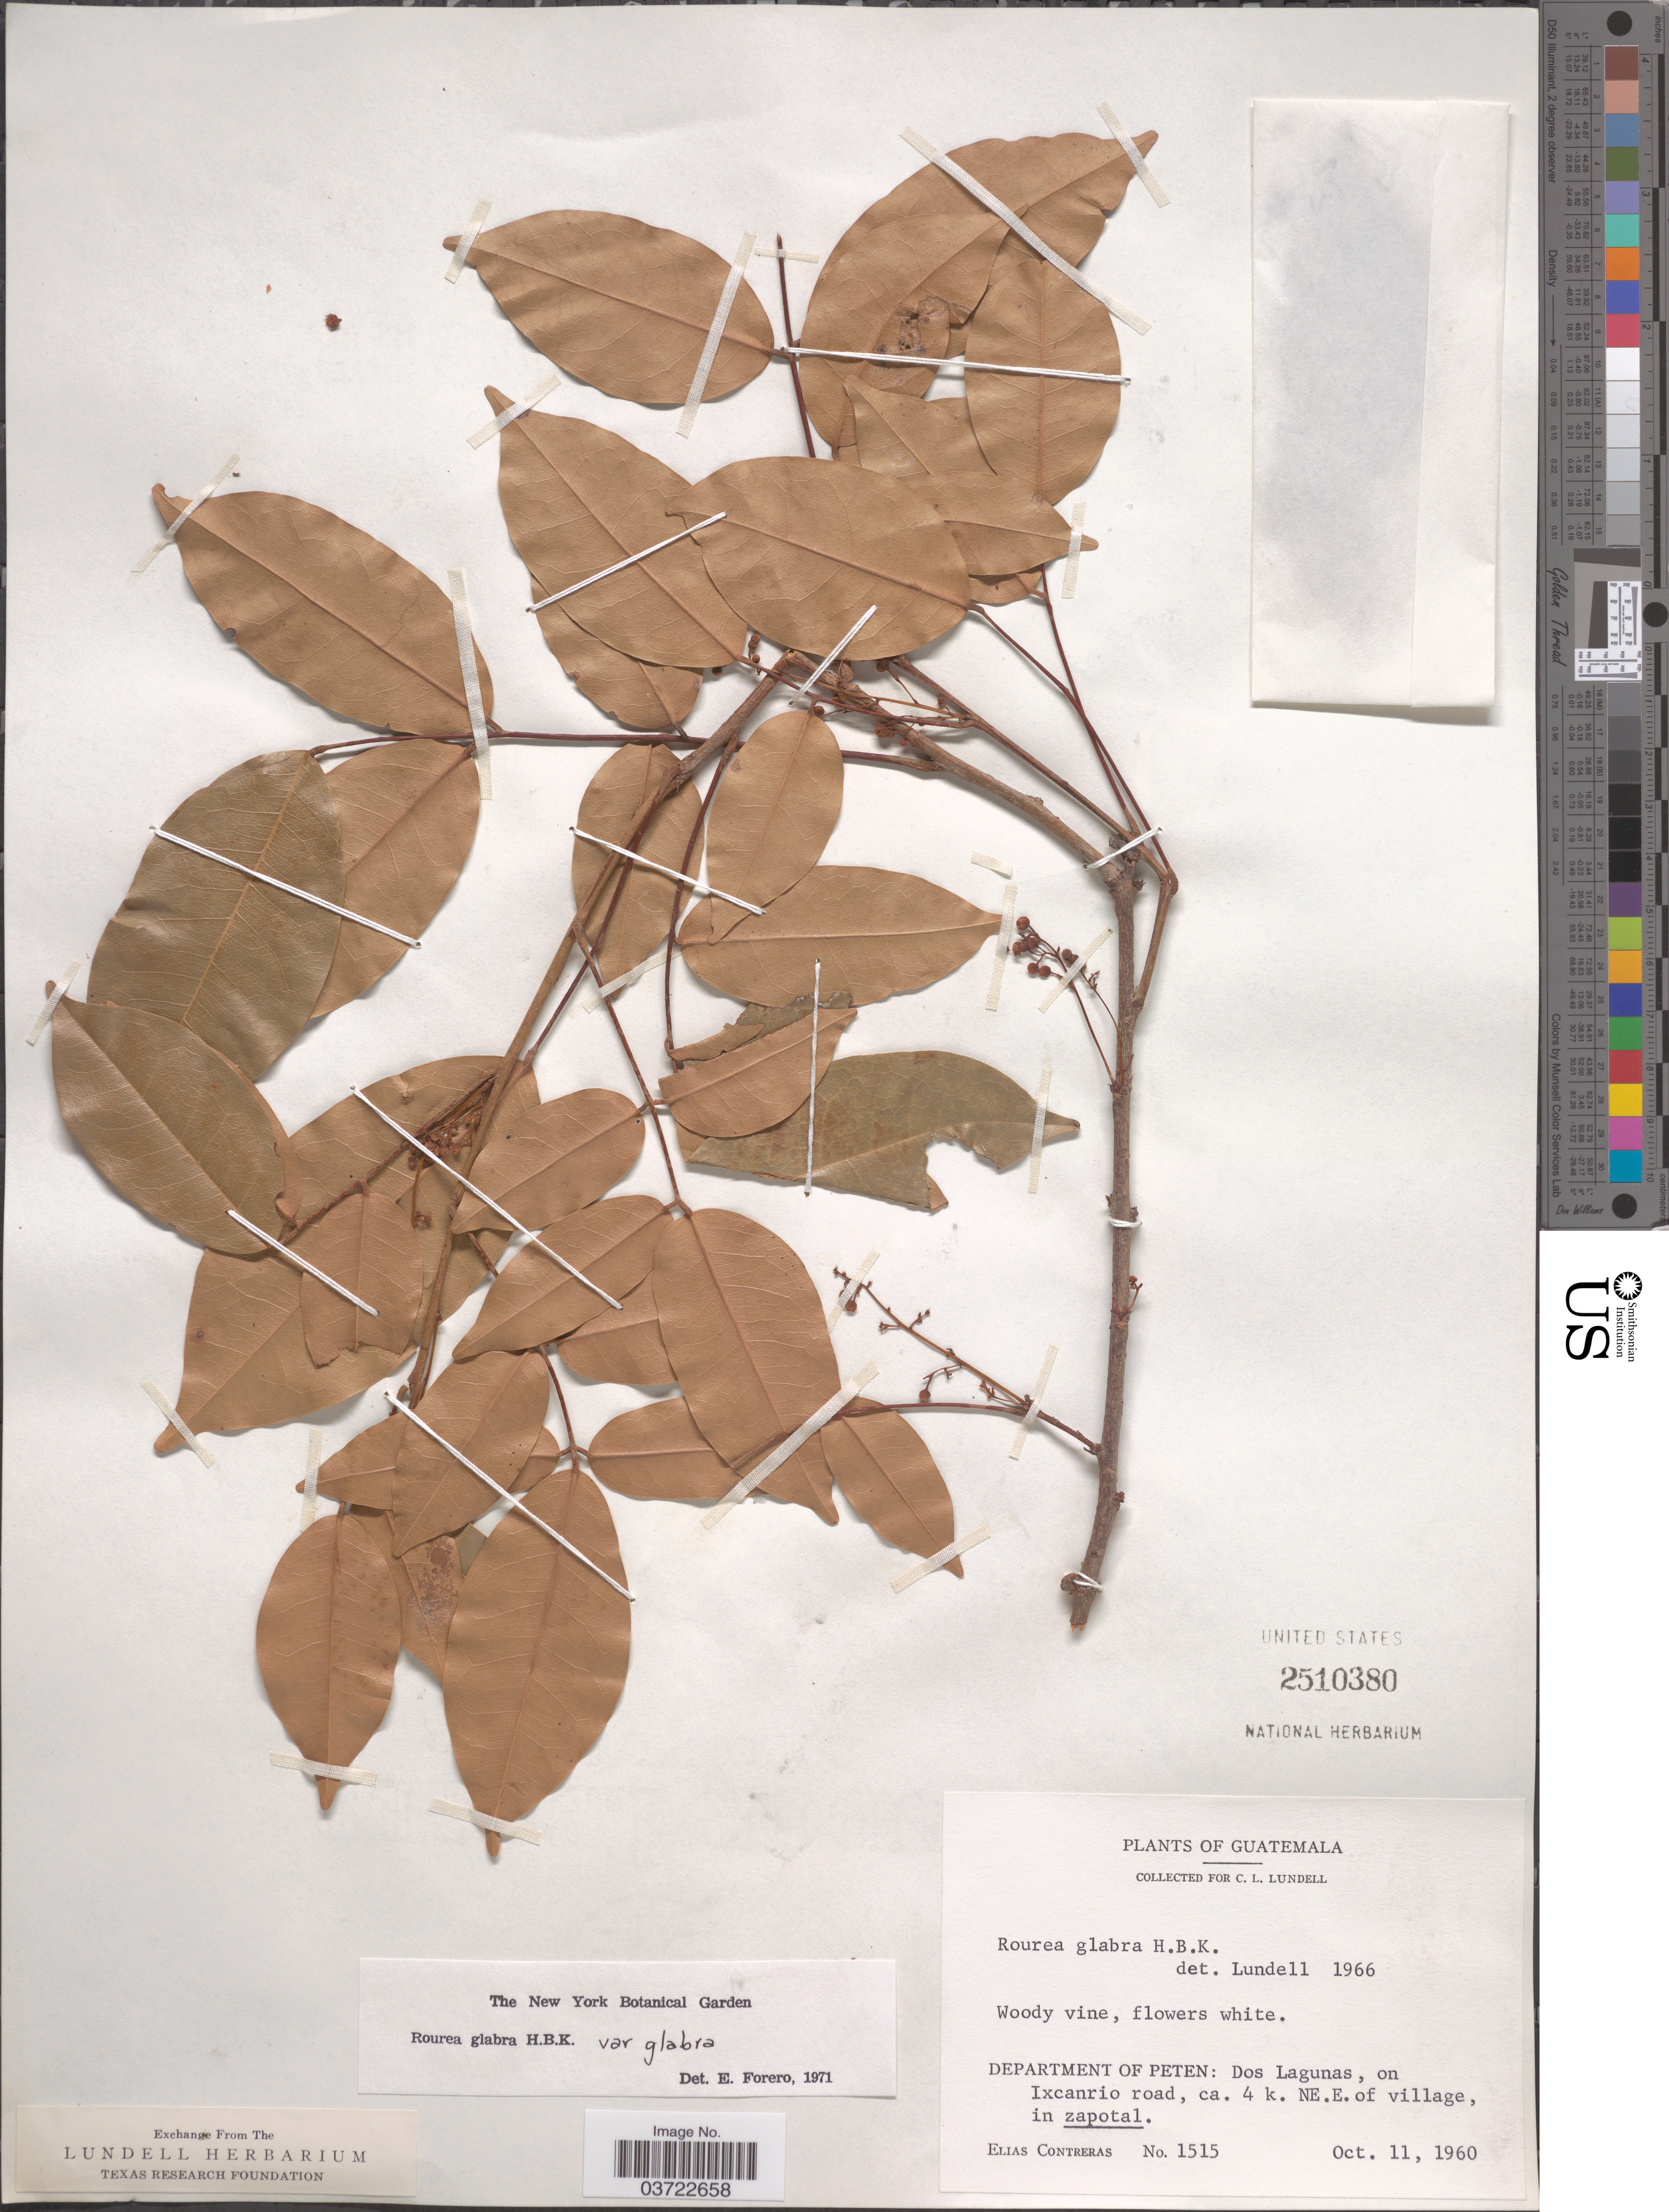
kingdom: Plantae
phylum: Tracheophyta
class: Magnoliopsida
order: Oxalidales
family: Connaraceae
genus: Rourea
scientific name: Rourea glabra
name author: Kunth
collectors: E. Contreras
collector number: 1515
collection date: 1960-10-11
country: Guatemala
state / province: El Peten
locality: Department of Peten: Dos Lagunas, on Ixcanrio road, ca. 4 k. NE. E. of village.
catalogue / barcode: US 2510380